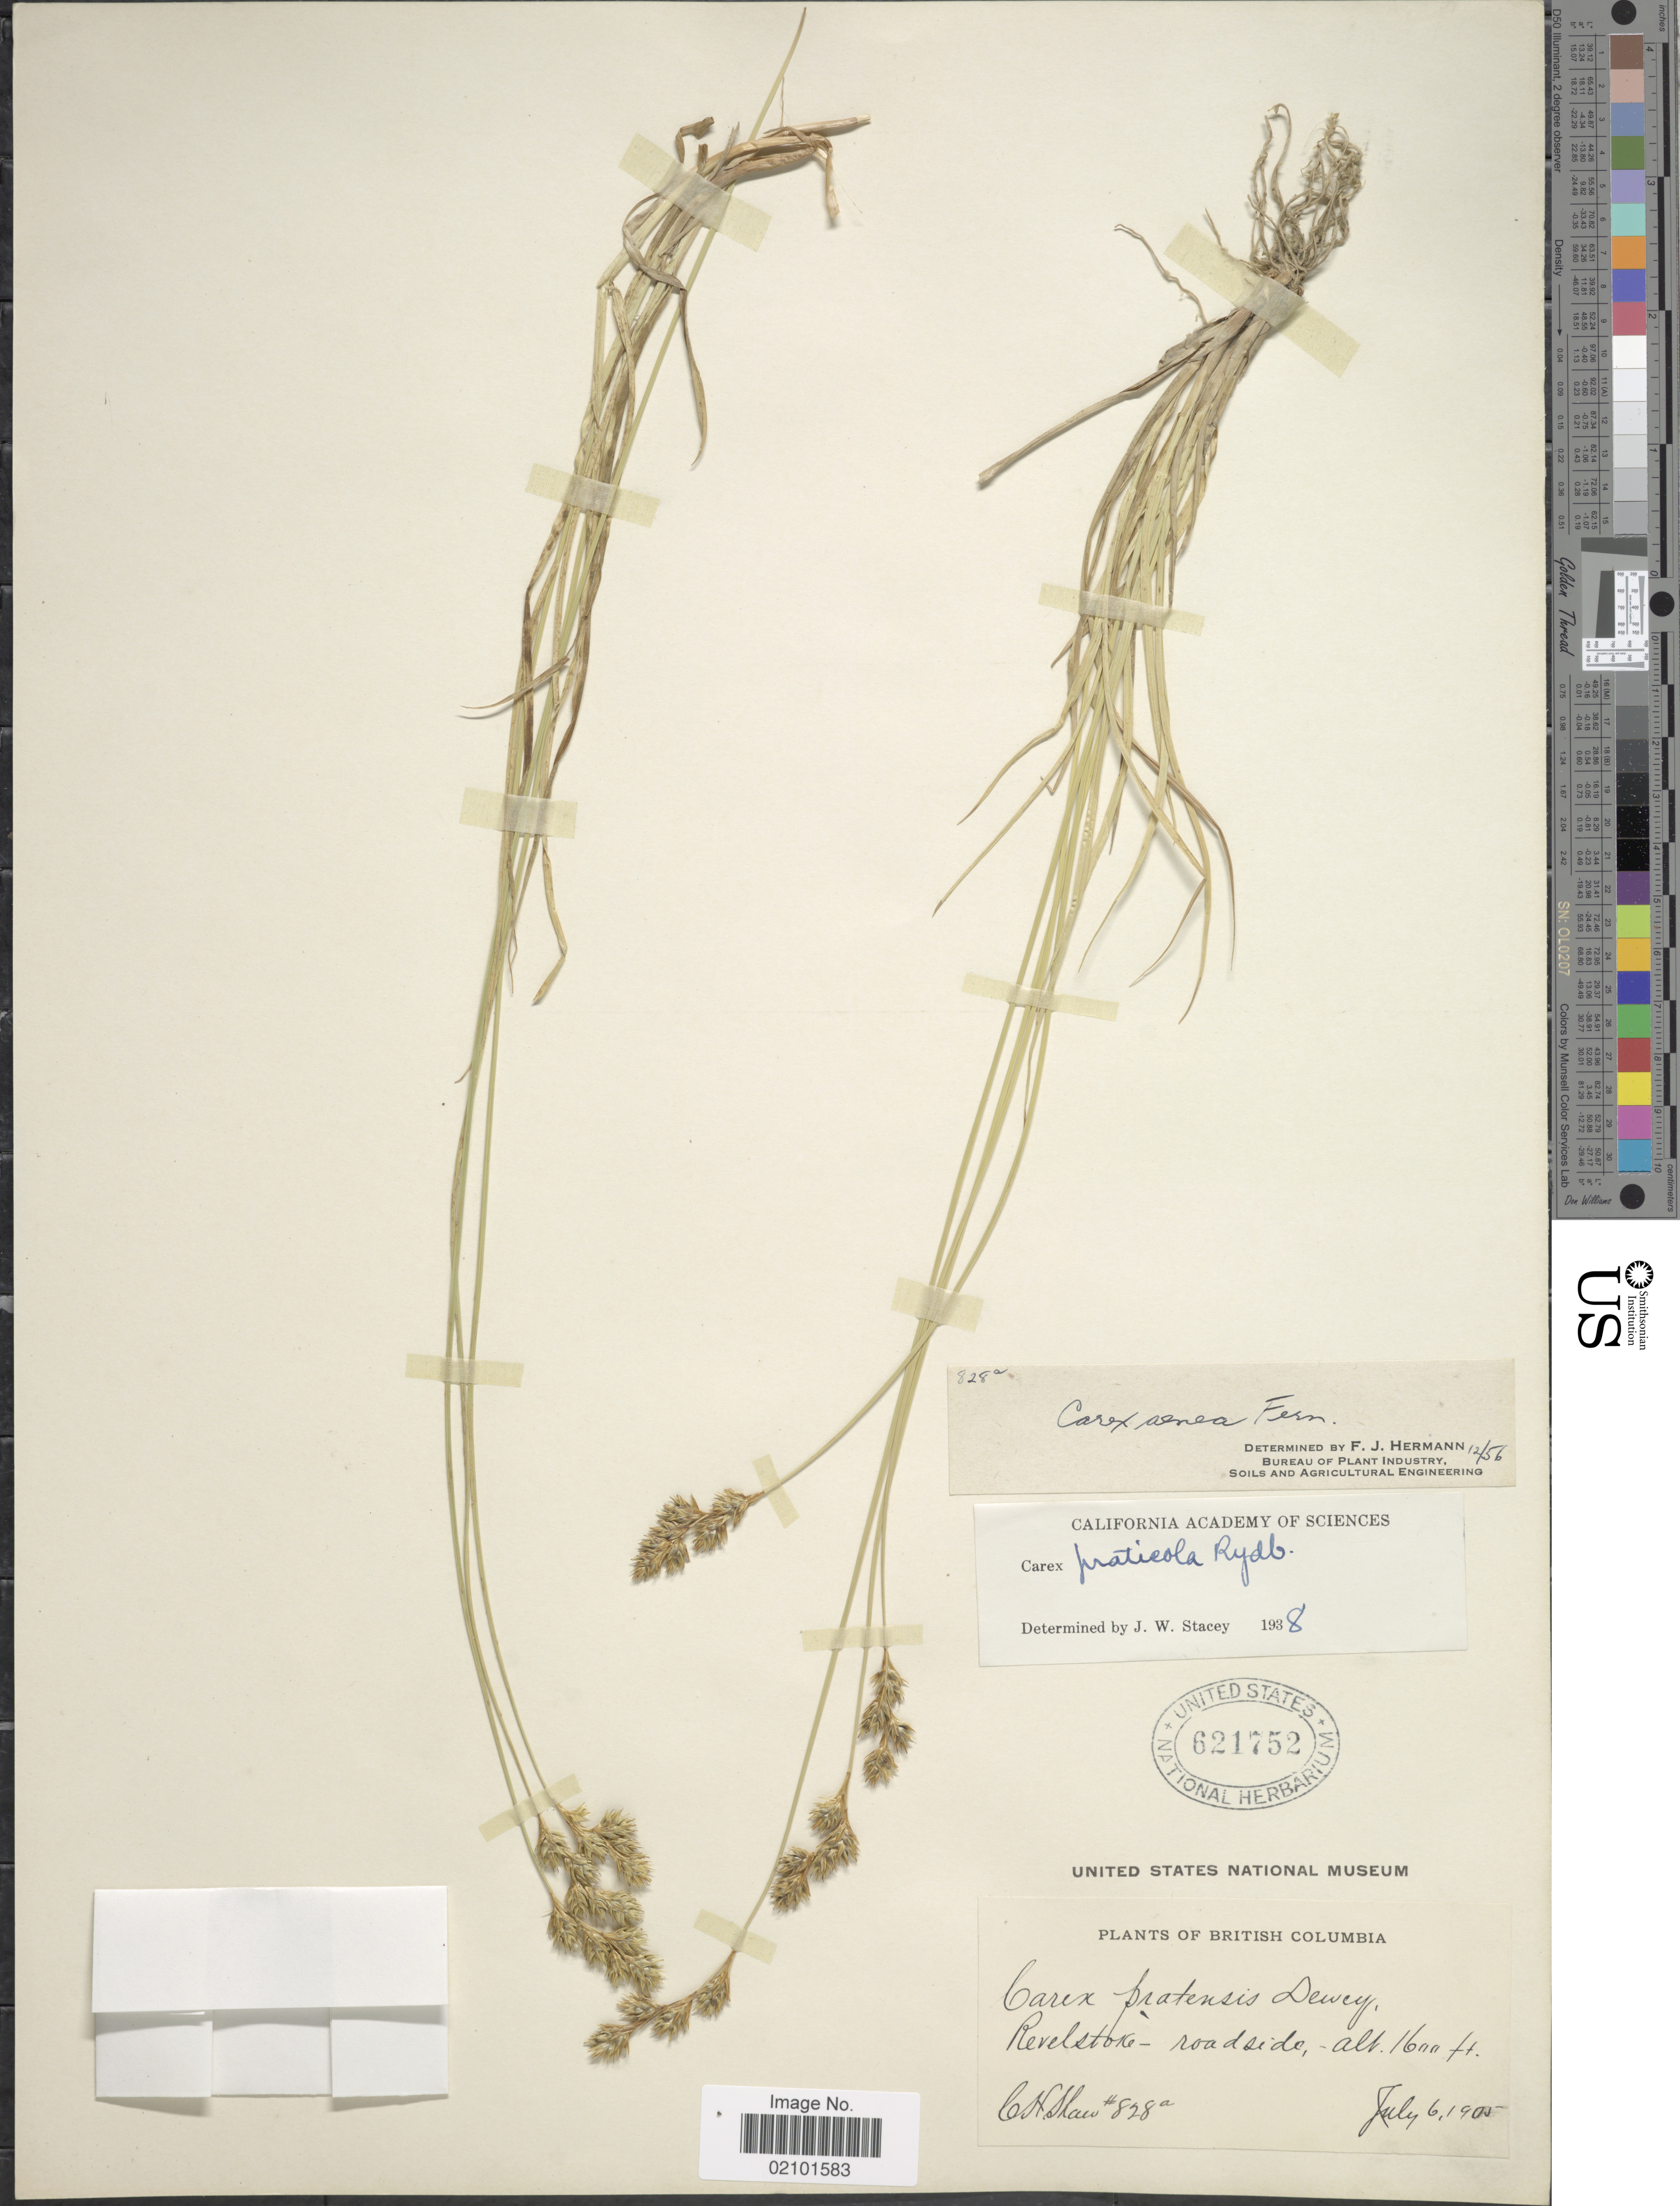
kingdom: Plantae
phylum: Tracheophyta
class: Liliopsida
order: Poales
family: Cyperaceae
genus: Carex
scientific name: Carex foenea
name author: Willd.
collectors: C. H. Shaw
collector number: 828a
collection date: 1905-07-06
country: Canada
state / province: British Columbia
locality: Revelstoke- roadside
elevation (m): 488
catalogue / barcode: US 621752